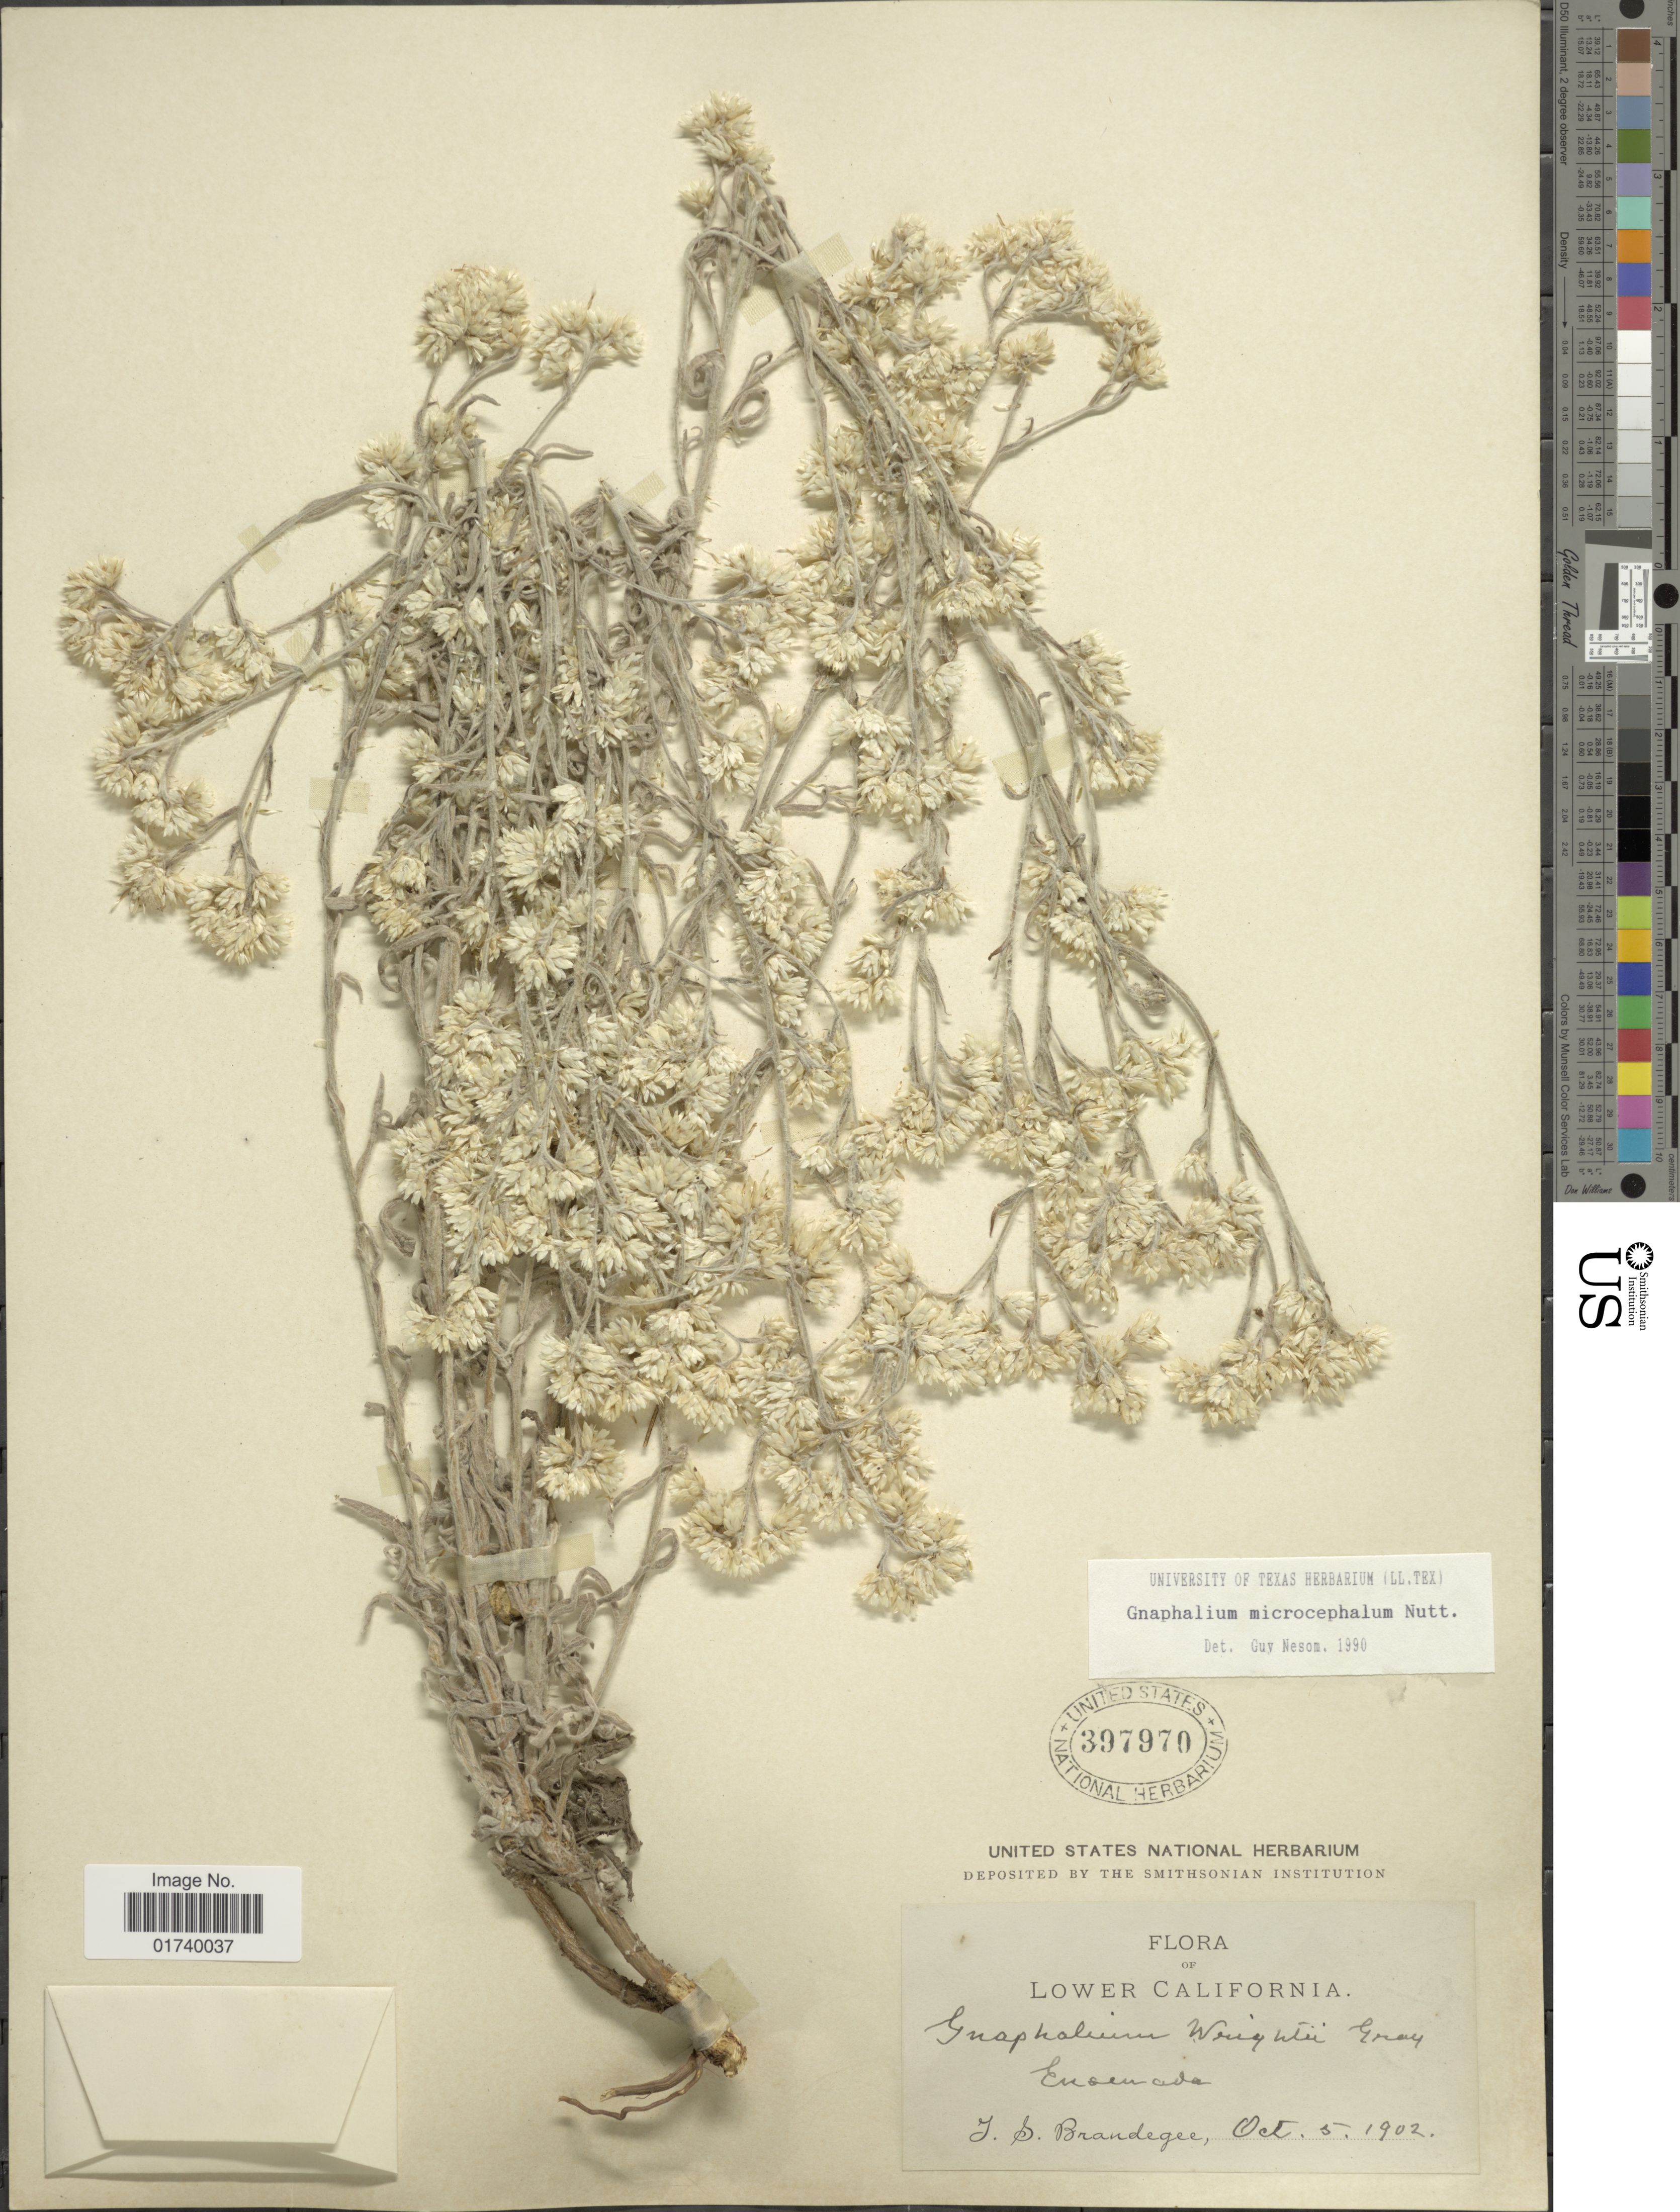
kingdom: Plantae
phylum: Tracheophyta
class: Magnoliopsida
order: Asterales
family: Asteraceae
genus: Pseudognaphalium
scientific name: Pseudognaphalium microcephalum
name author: (Nutt.) Anderb.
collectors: J. S. Brandegee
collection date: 1902-10-05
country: Mexico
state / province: Baja California Sur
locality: Lower California, Ensenada.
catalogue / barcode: US 397970